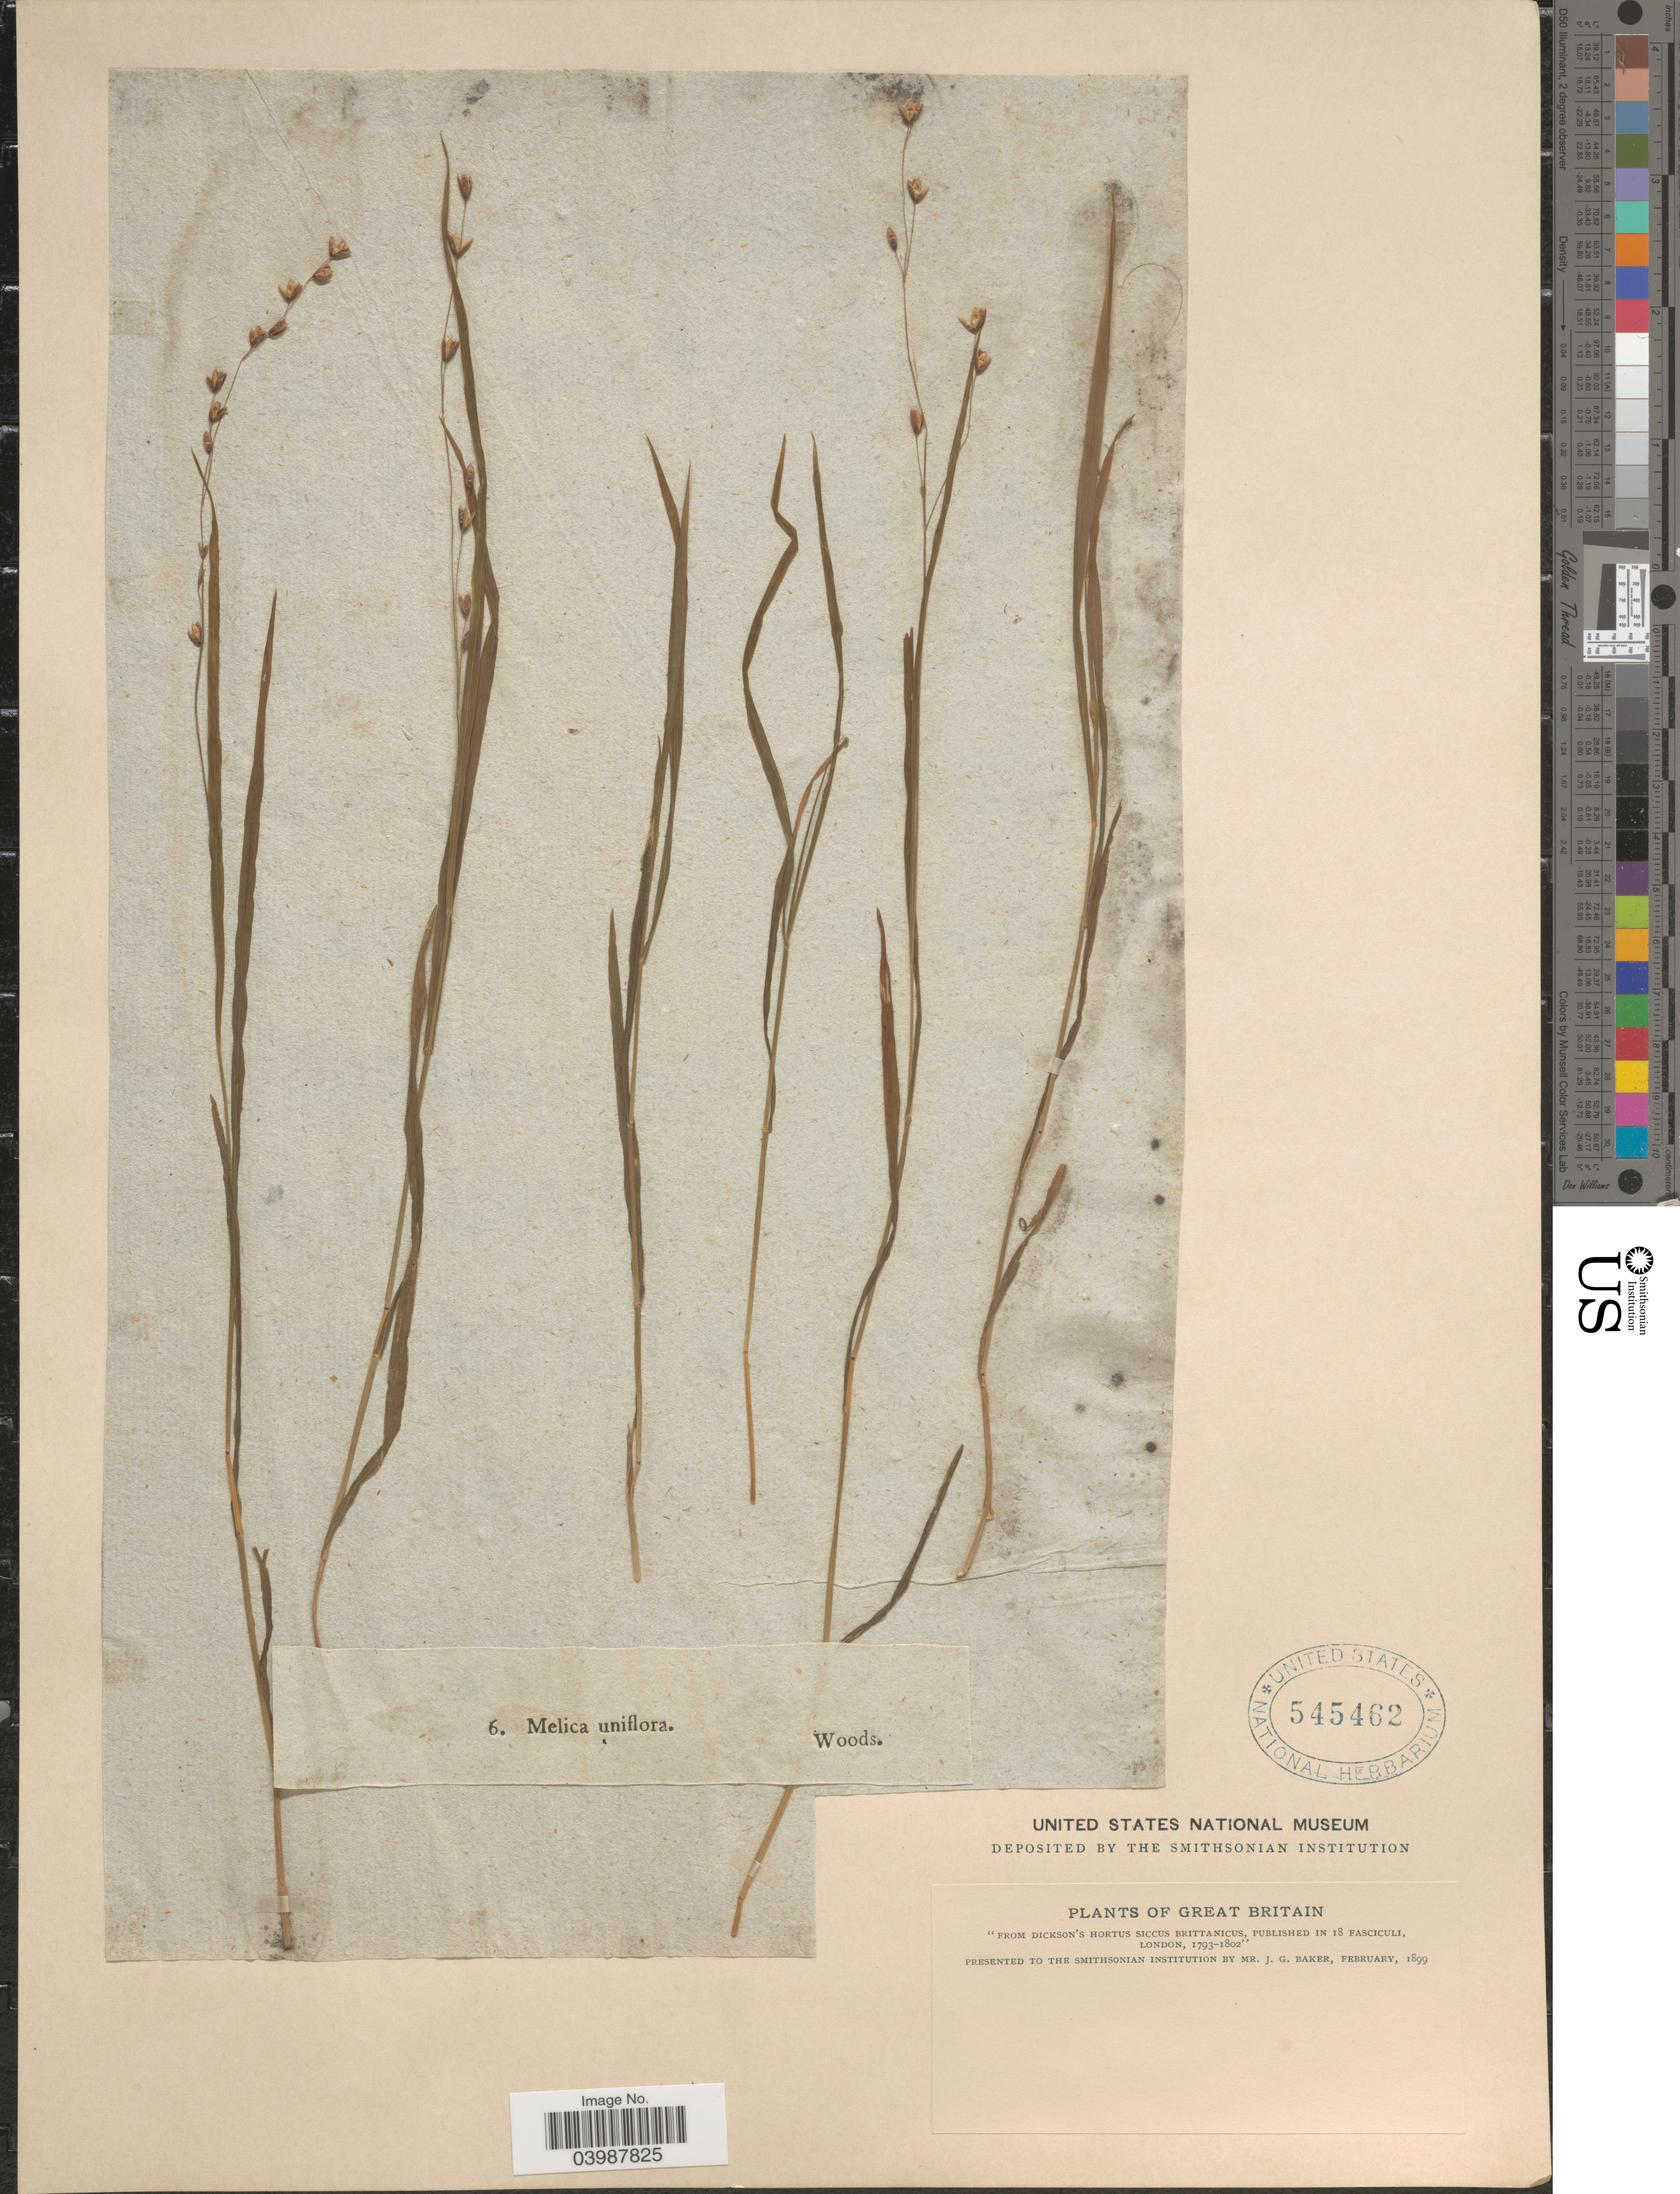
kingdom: Plantae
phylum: Tracheophyta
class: Liliopsida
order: Poales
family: Poaceae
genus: Melica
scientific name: Melica uniflora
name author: Retz.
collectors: J. G. Baker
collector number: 6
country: United Kingdom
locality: Great Britain.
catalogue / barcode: US 545462